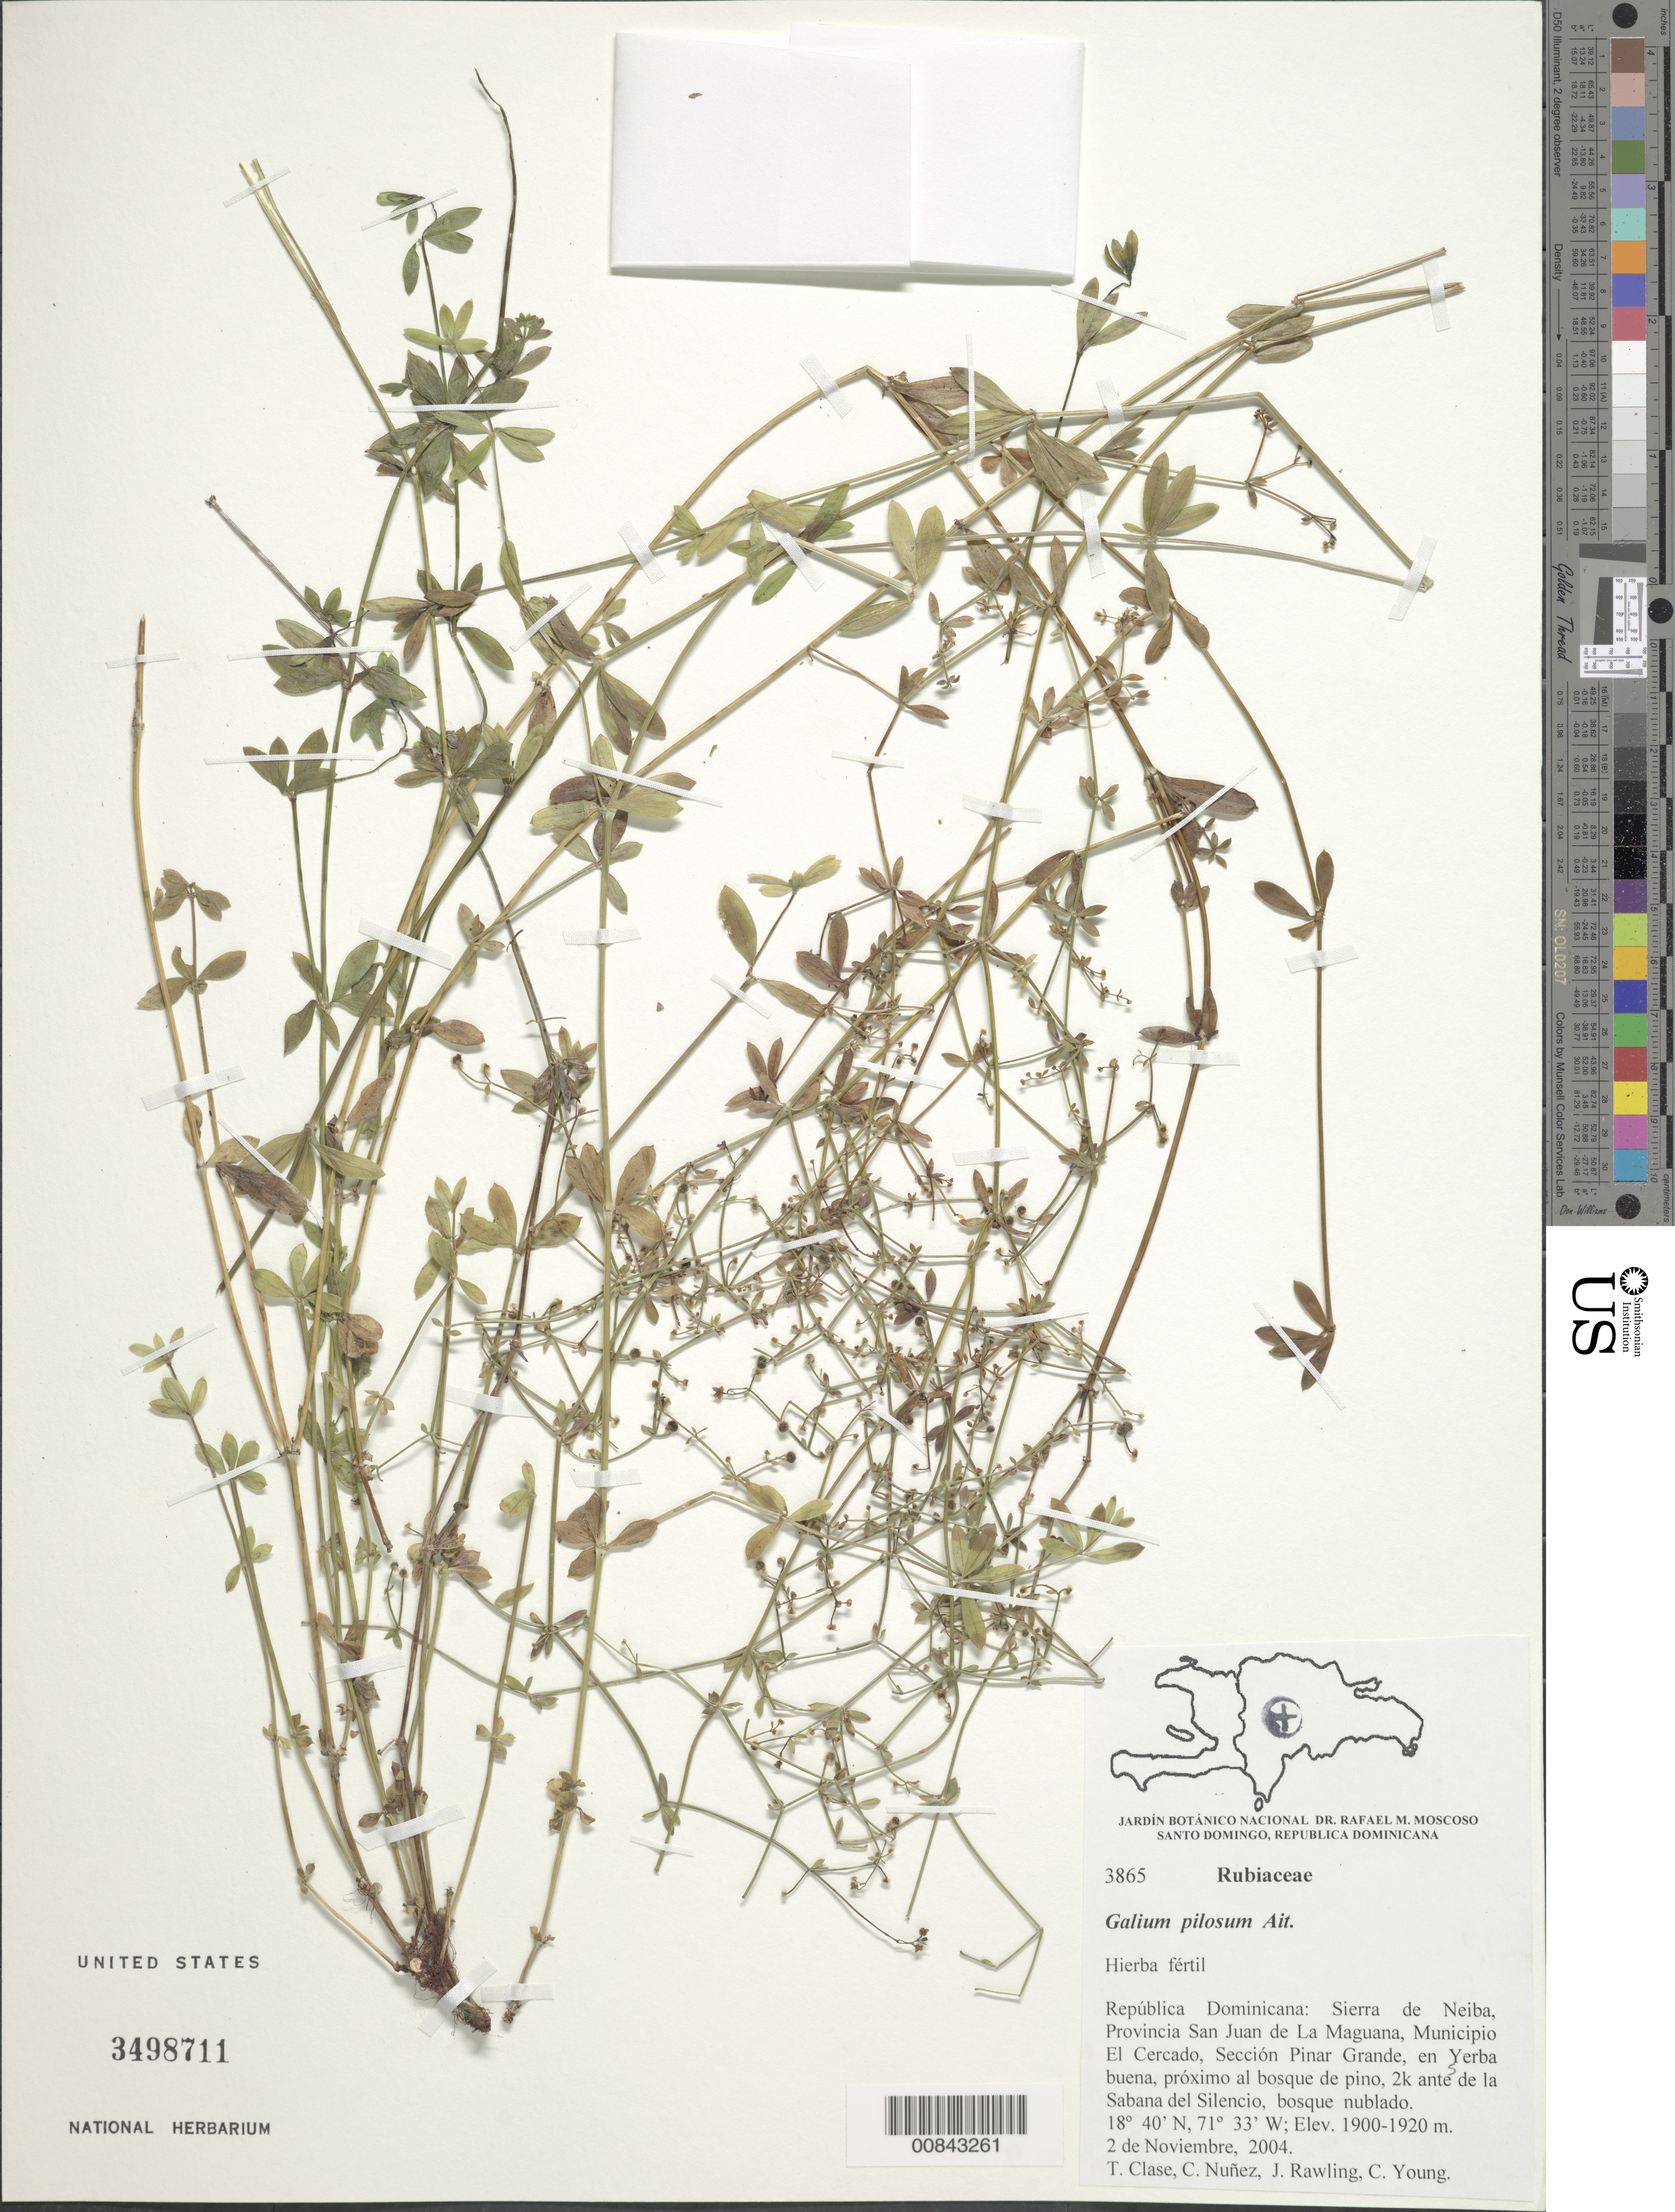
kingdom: Plantae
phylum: Tracheophyta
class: Magnoliopsida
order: Gentianales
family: Rubiaceae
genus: Galium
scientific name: Galium pilosum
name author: Aiton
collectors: T. Clase, C. Nunez, J. Rawling & C. Young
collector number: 3865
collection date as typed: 02 Nov 2004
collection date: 2004-11-02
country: Dominican Republic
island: Hispaniola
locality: Sierra de Neiba, Prov. San Juan de La Maguana, Mun. El Cercado, Sección Pinar Grande Paraje La Navaja (Yerba buena), próximo al pinar 2k, ante de la Sabana del Silencio.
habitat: Bosque nublado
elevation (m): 1900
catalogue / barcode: US 3498711